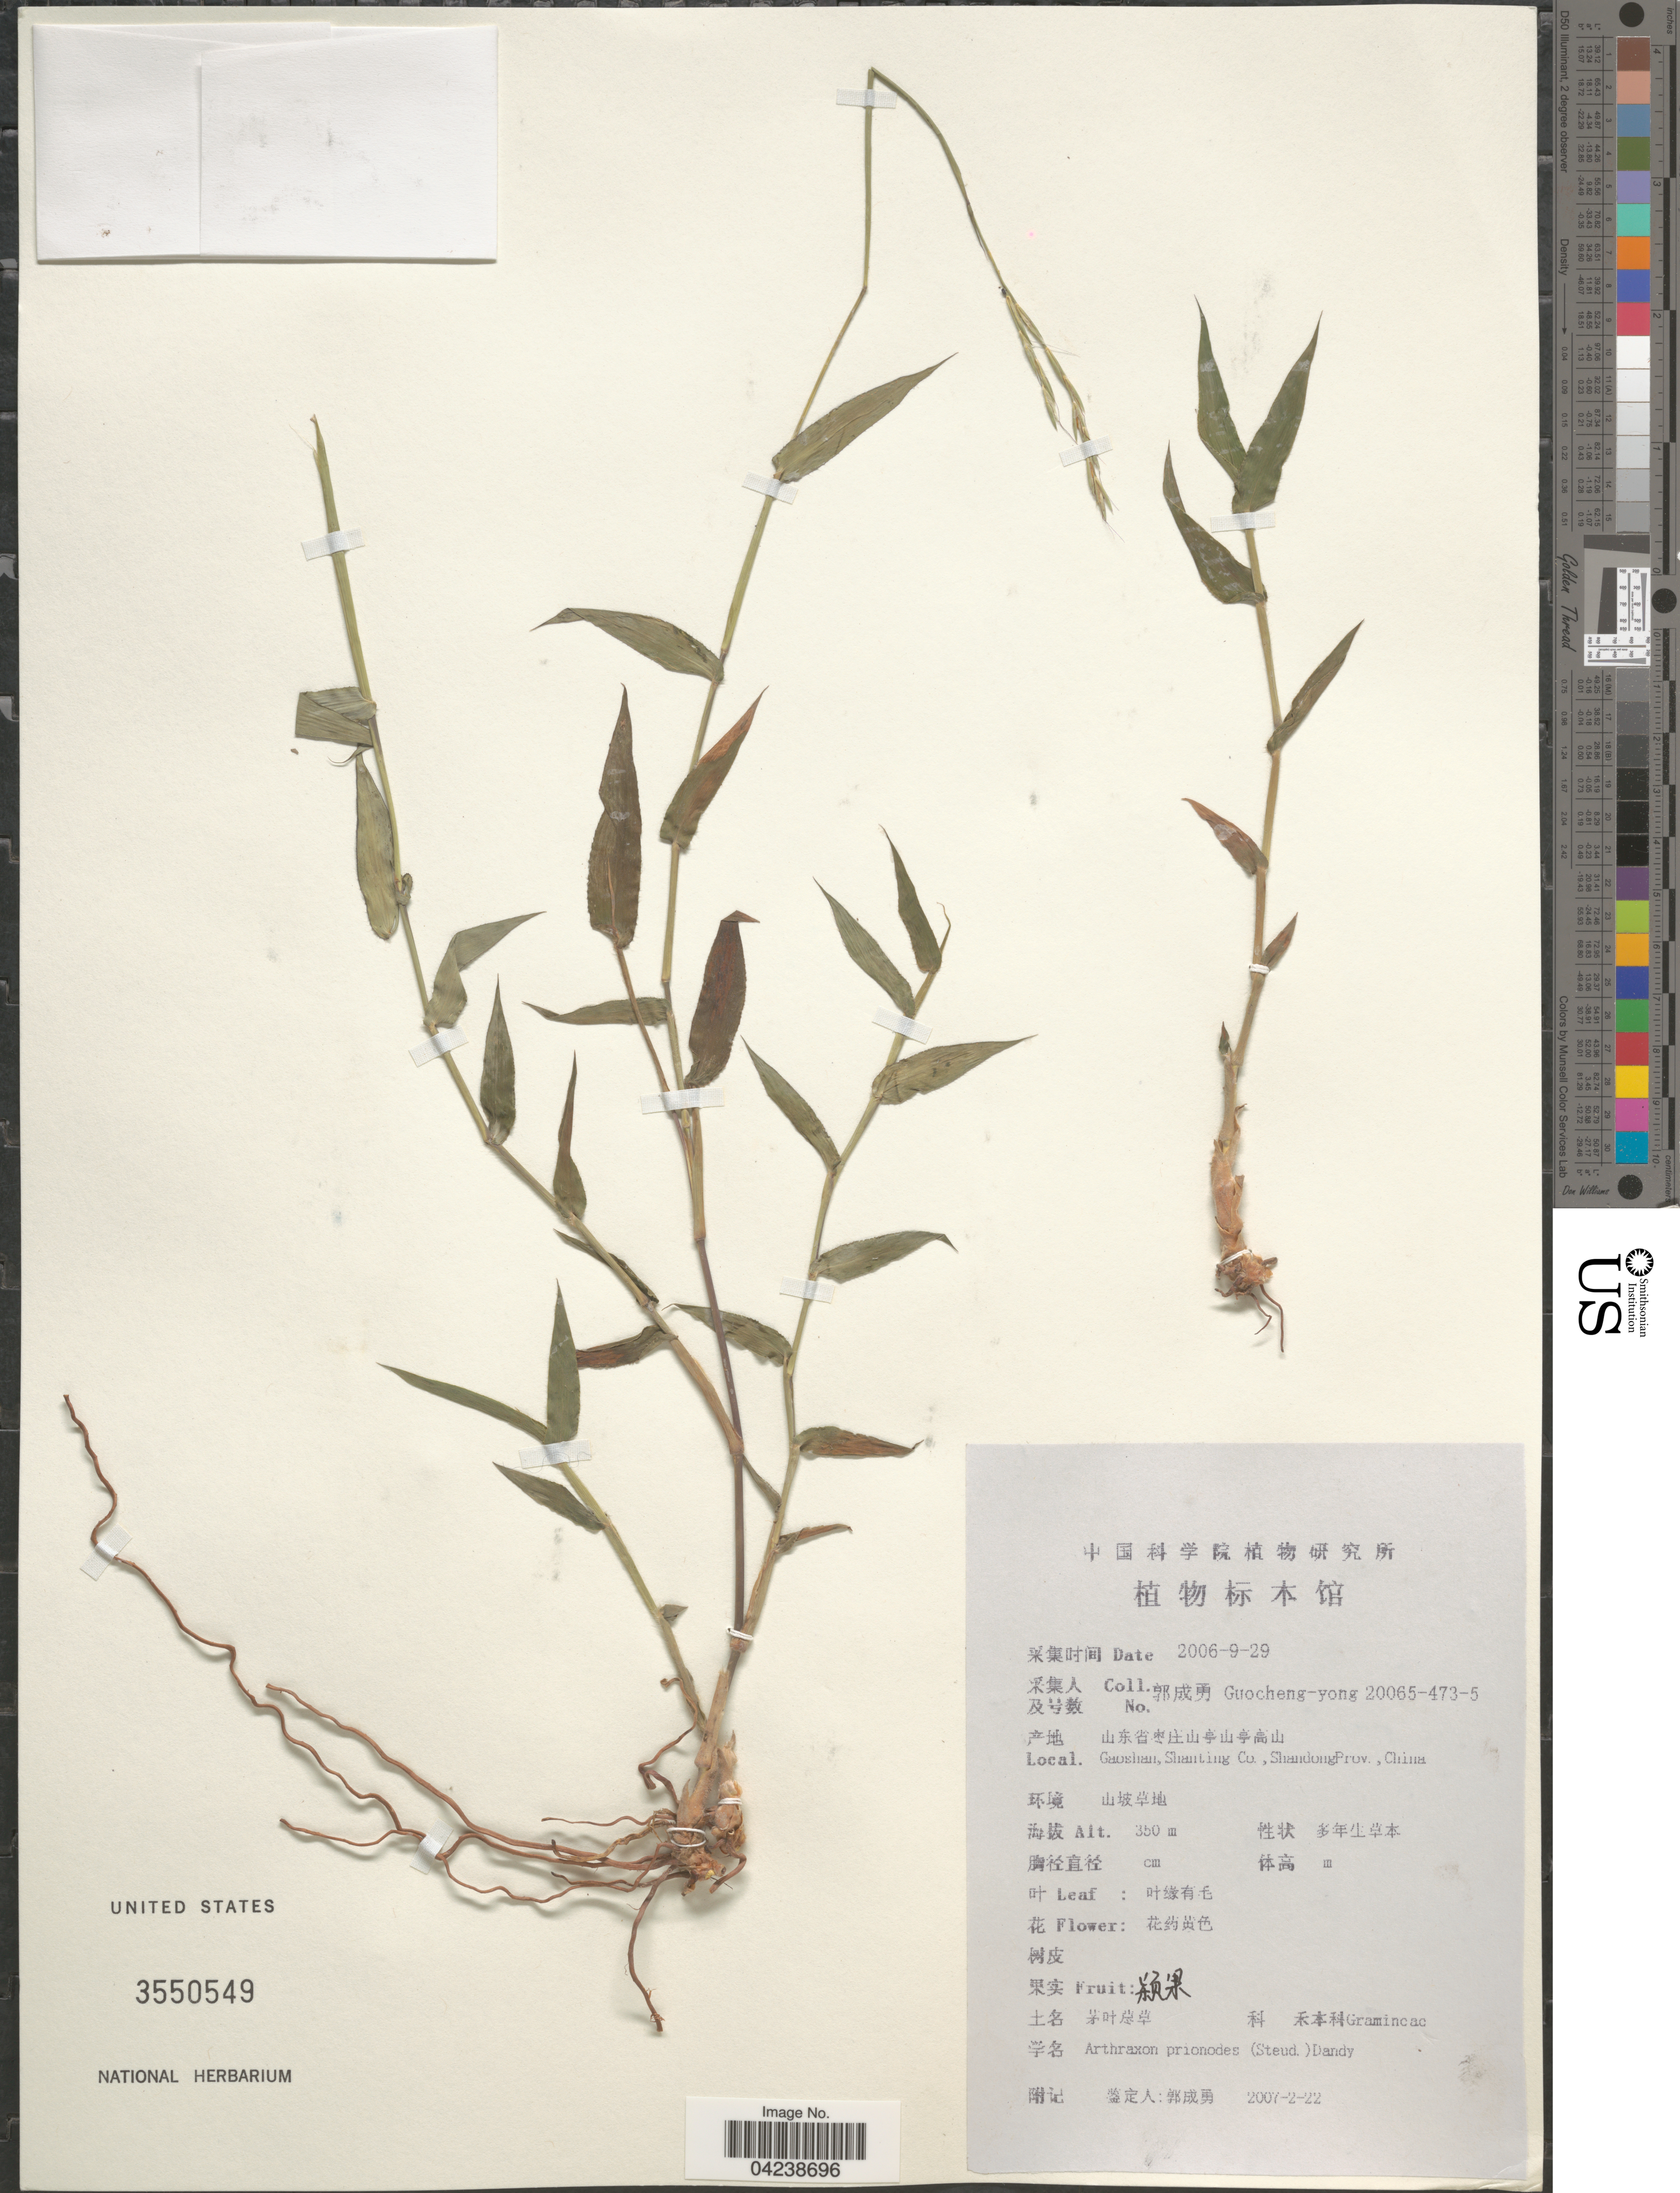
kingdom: Plantae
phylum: Tracheophyta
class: Liliopsida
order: Poales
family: Poaceae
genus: Arthraxon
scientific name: Arthraxon prionodes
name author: (Steud.) Dandy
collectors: Guo cheng-yong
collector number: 20065-473-5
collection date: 2006-09-29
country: China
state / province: Shandong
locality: Gaoshan, Shanling Co.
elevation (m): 350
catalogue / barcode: US 3550549